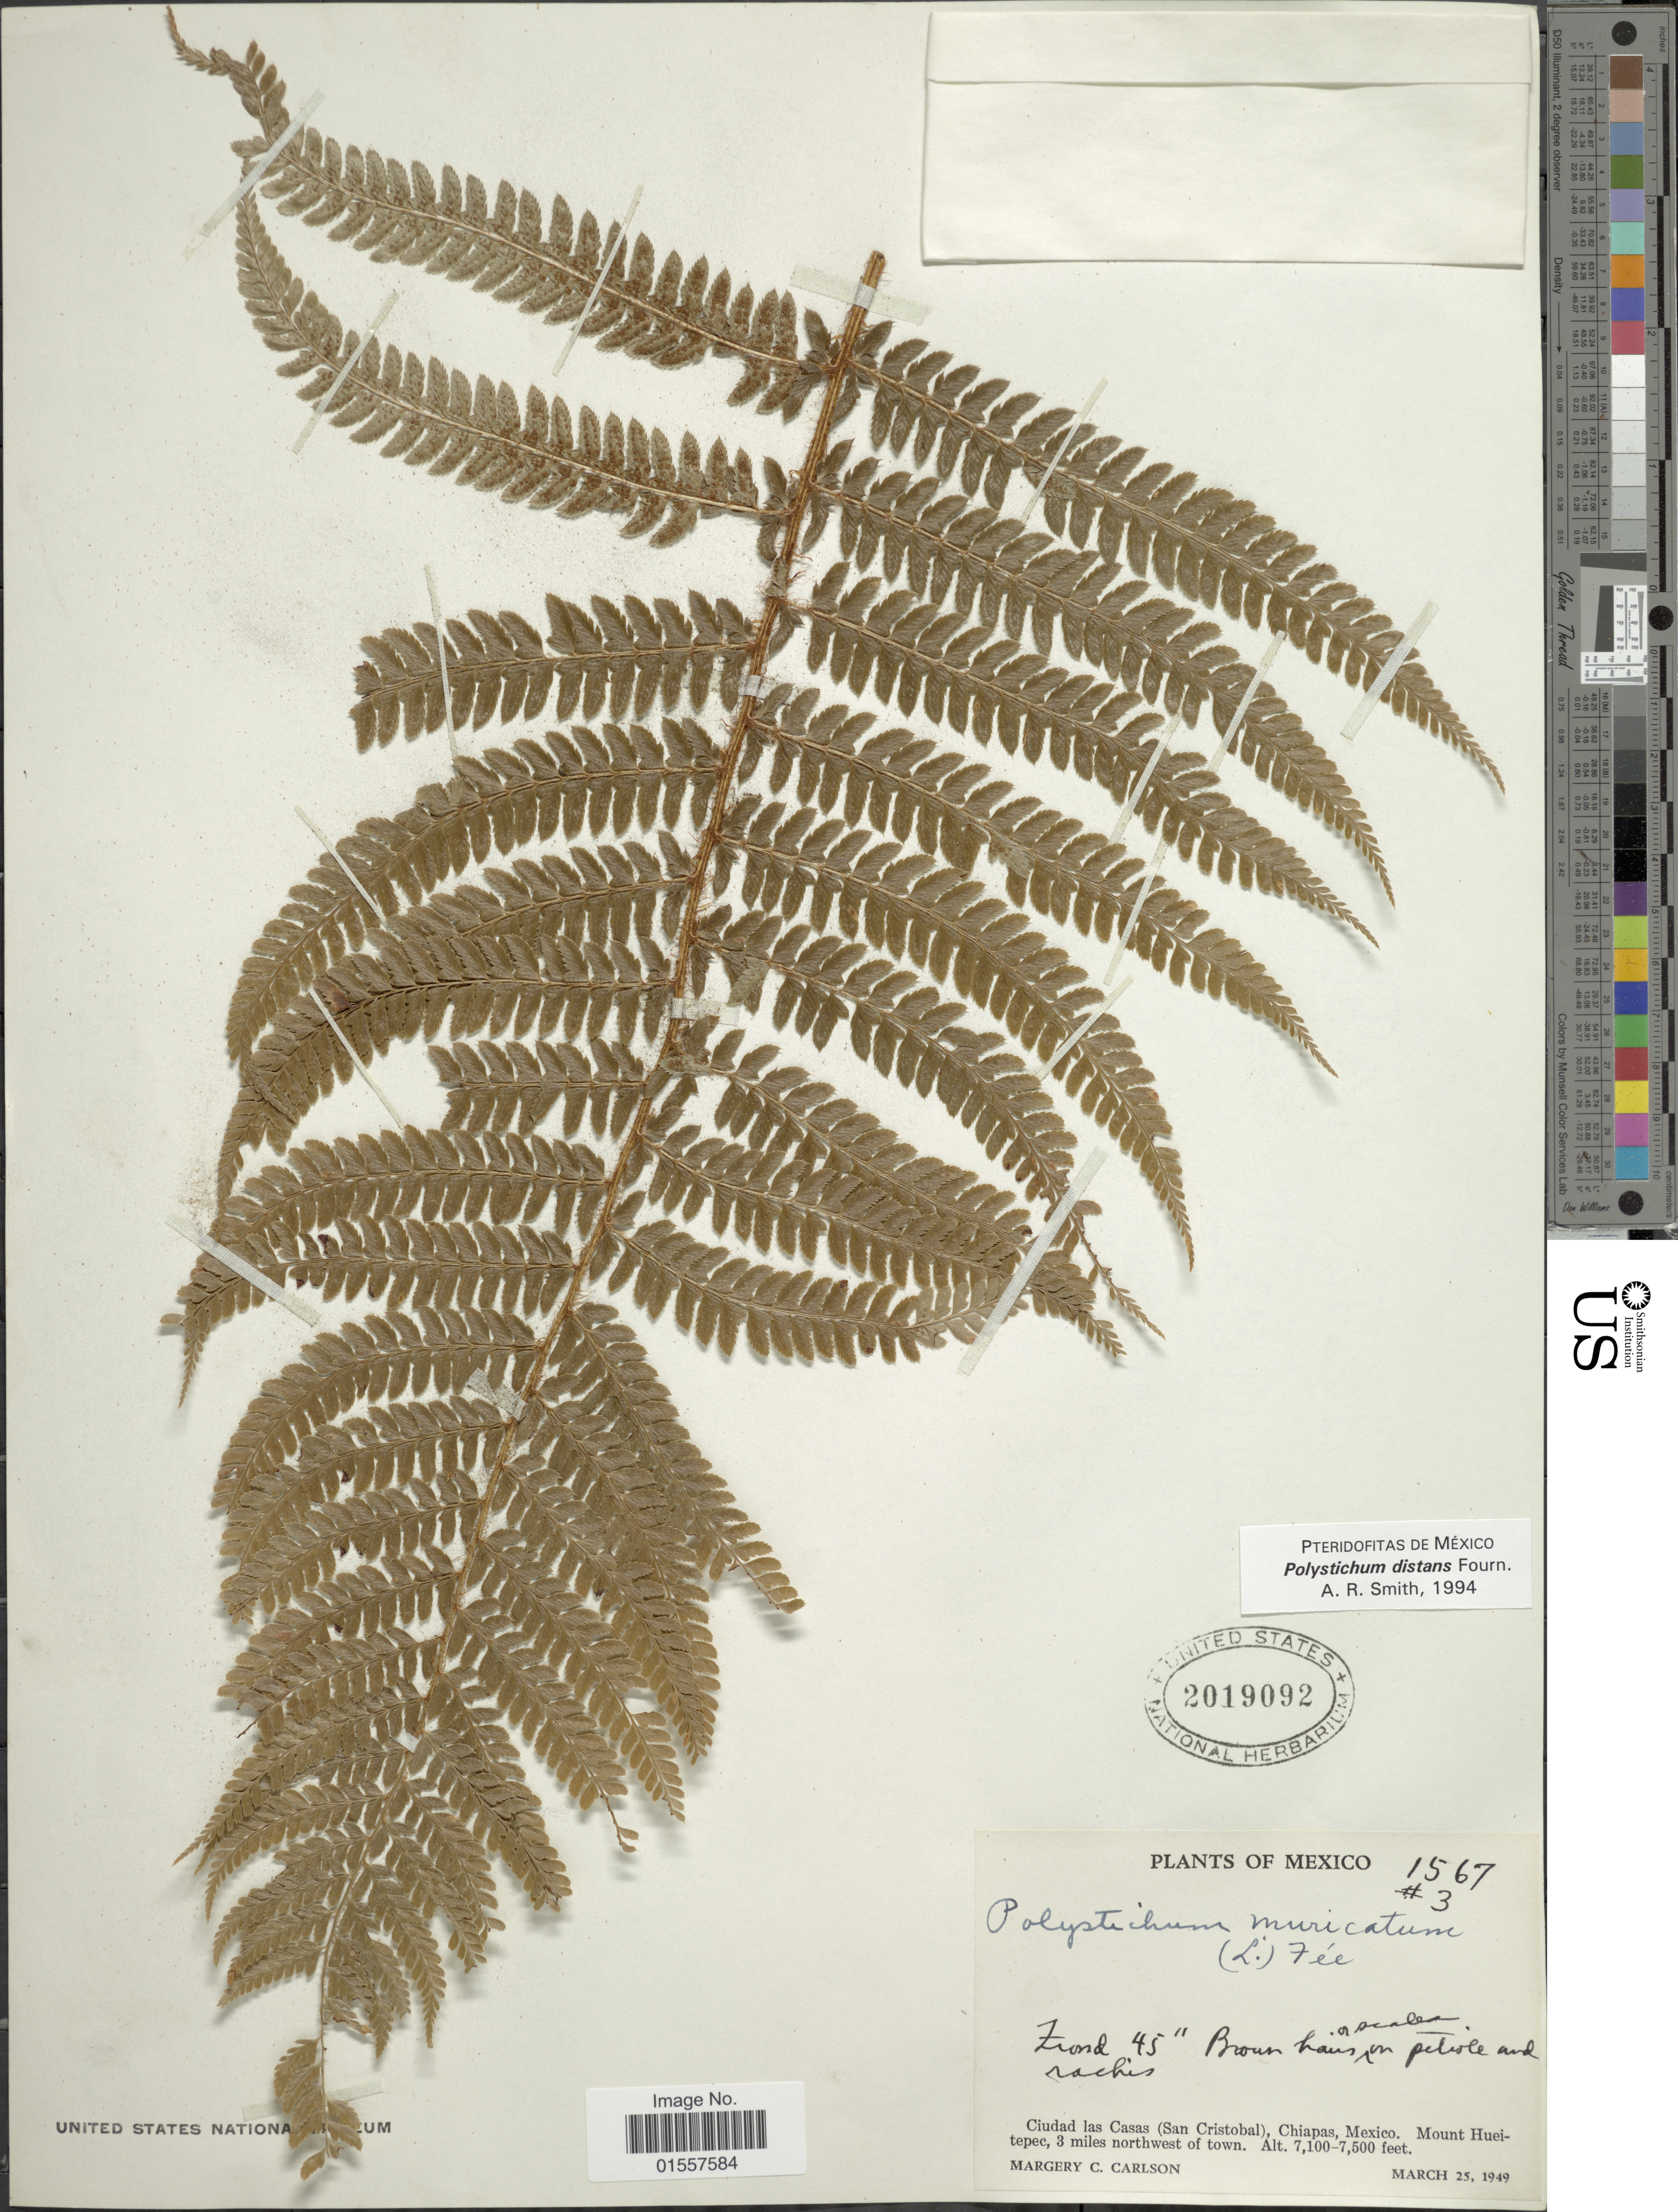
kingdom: Plantae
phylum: Tracheophyta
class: Polypodiopsida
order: Polypodiales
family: Dryopteridaceae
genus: Polystichum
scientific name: Polystichum distans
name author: E. Fourn.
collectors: M. C. Carlson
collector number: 1567/3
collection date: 1949-03-25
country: Mexico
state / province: Chiapas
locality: Ciudad las Casas (San Cristobal), Chiapas, Mexico, Mount Hueitepec, 3 miles northwest of town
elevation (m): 2164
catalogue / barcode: US 2019092